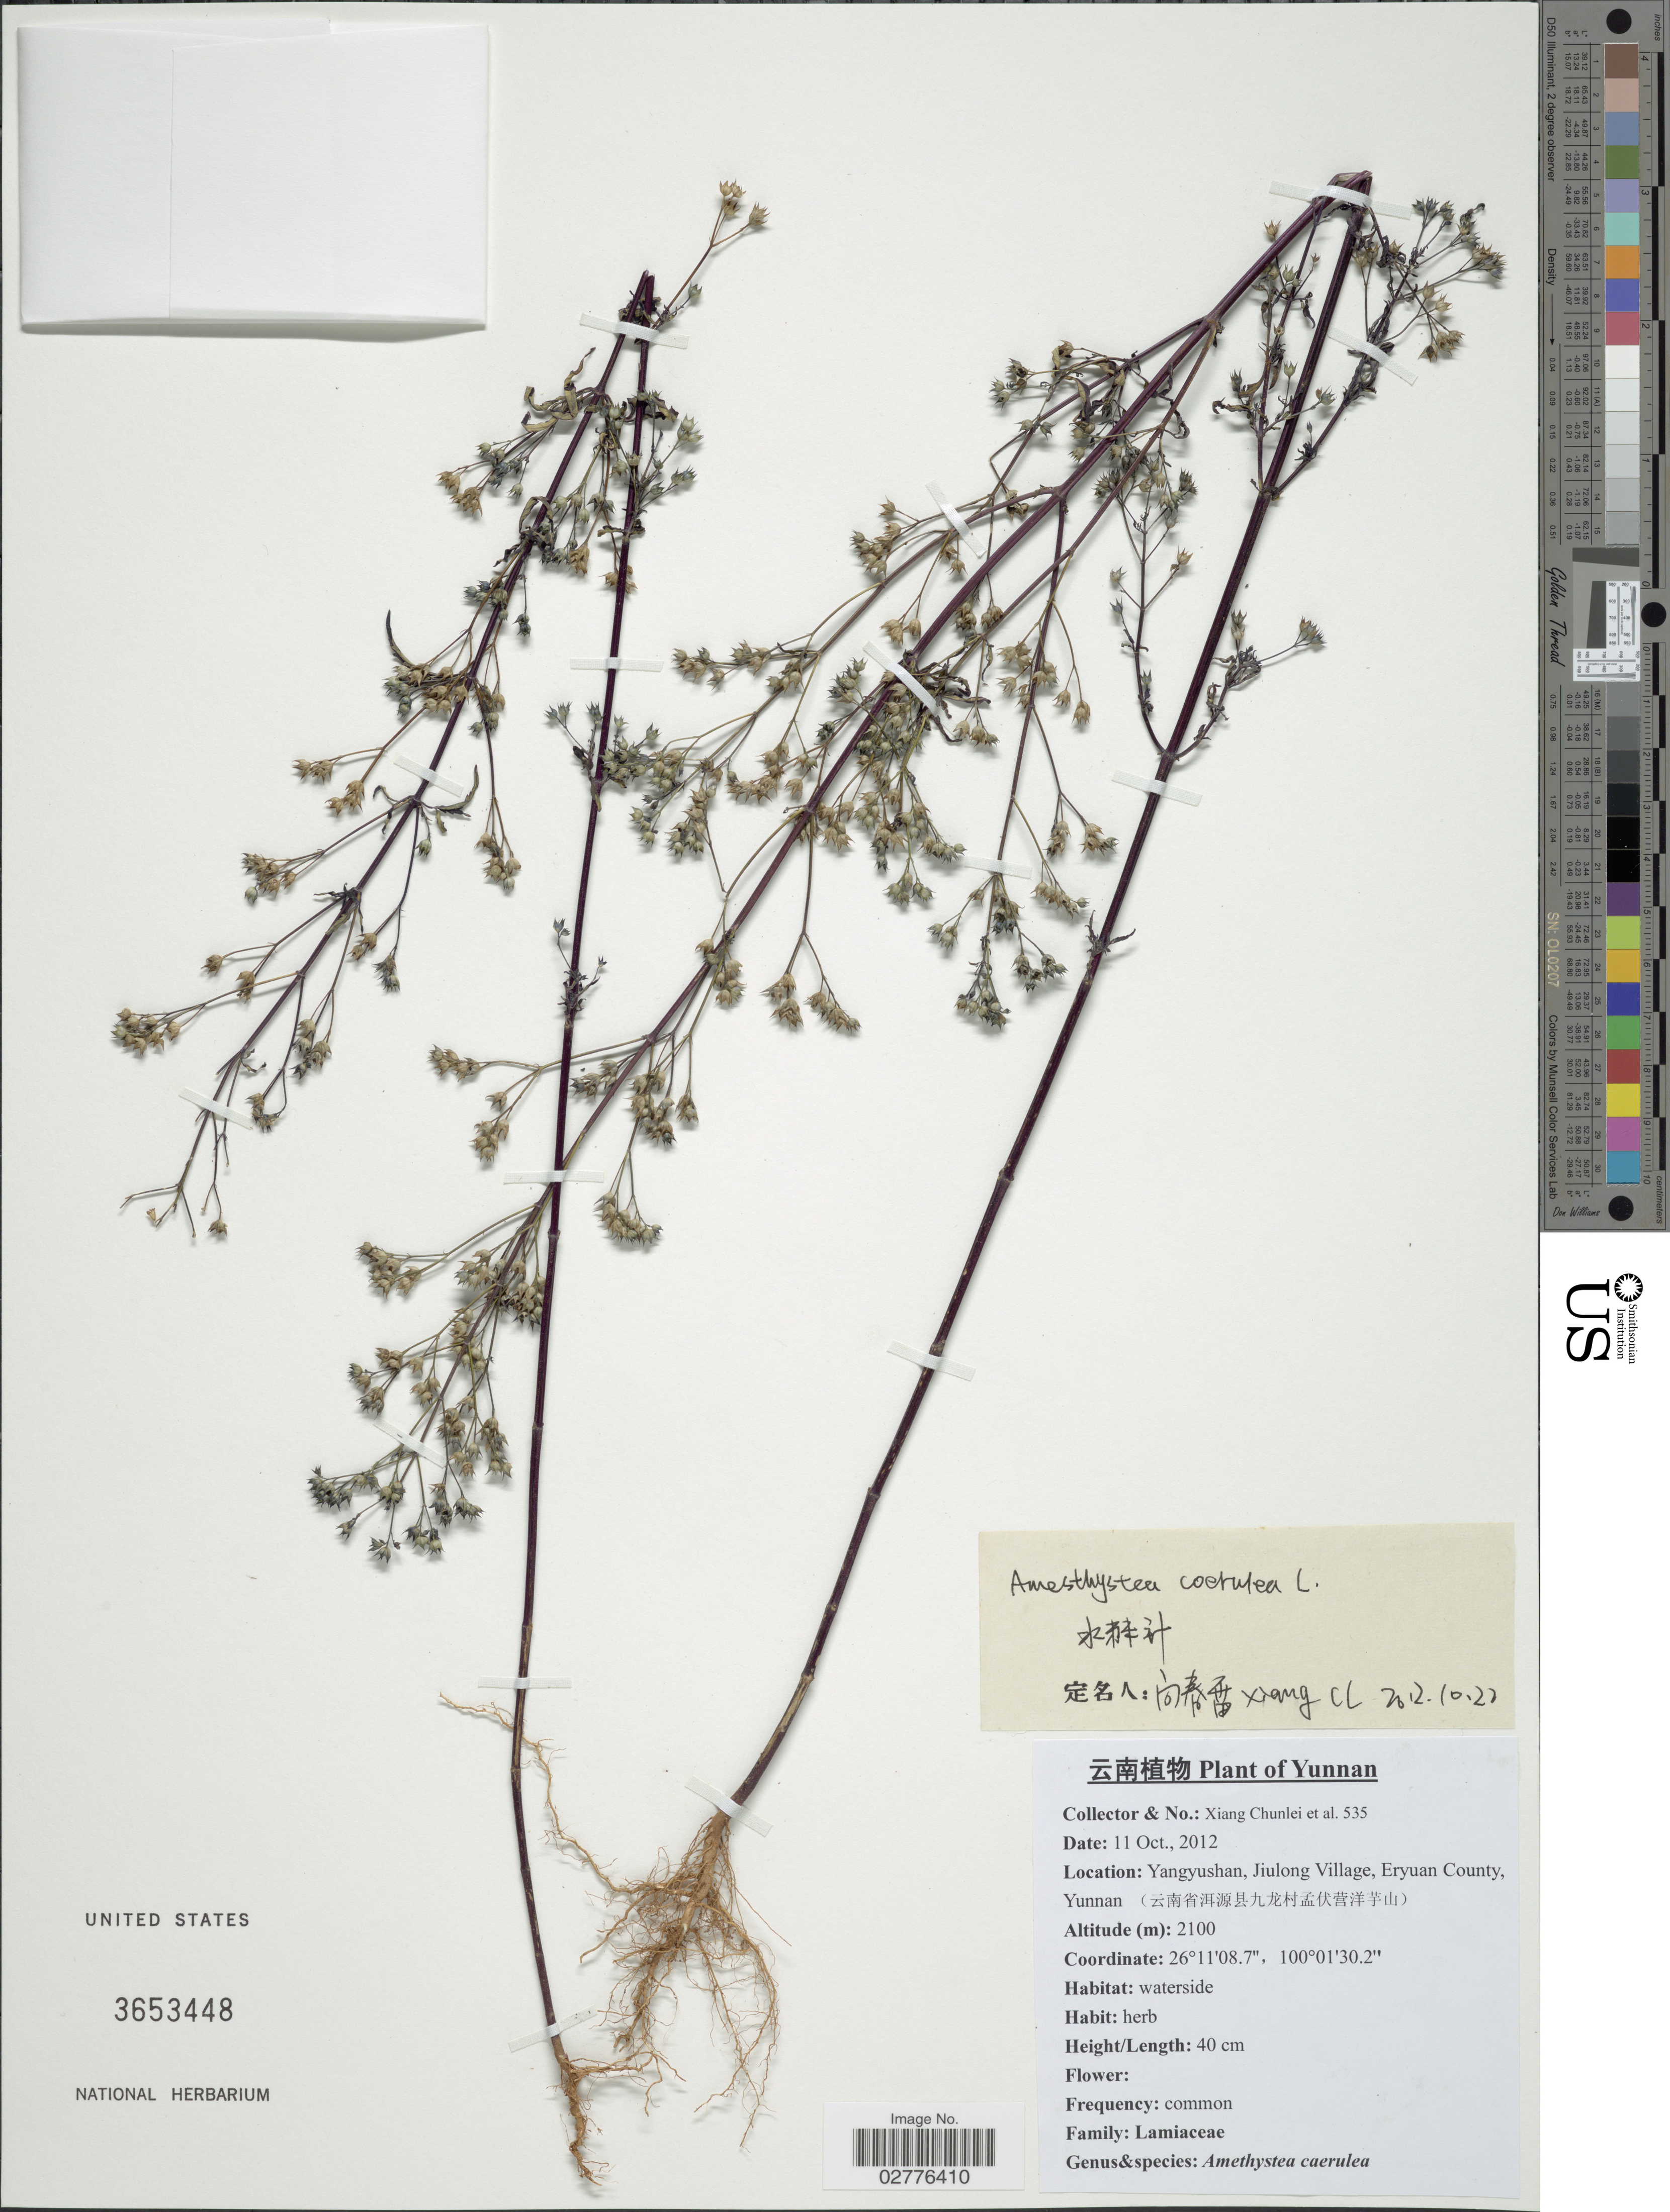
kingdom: Plantae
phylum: Tracheophyta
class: Magnoliopsida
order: Lamiales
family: Lamiaceae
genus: Amethystea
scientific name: Amethystea caerulea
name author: L.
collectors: X. Chunlei & et al.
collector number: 535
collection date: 2012-10-11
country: China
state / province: Yunnan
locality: Yangyushan, Jiulong Village, Eryuan County. (X)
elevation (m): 2100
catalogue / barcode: US 3653448